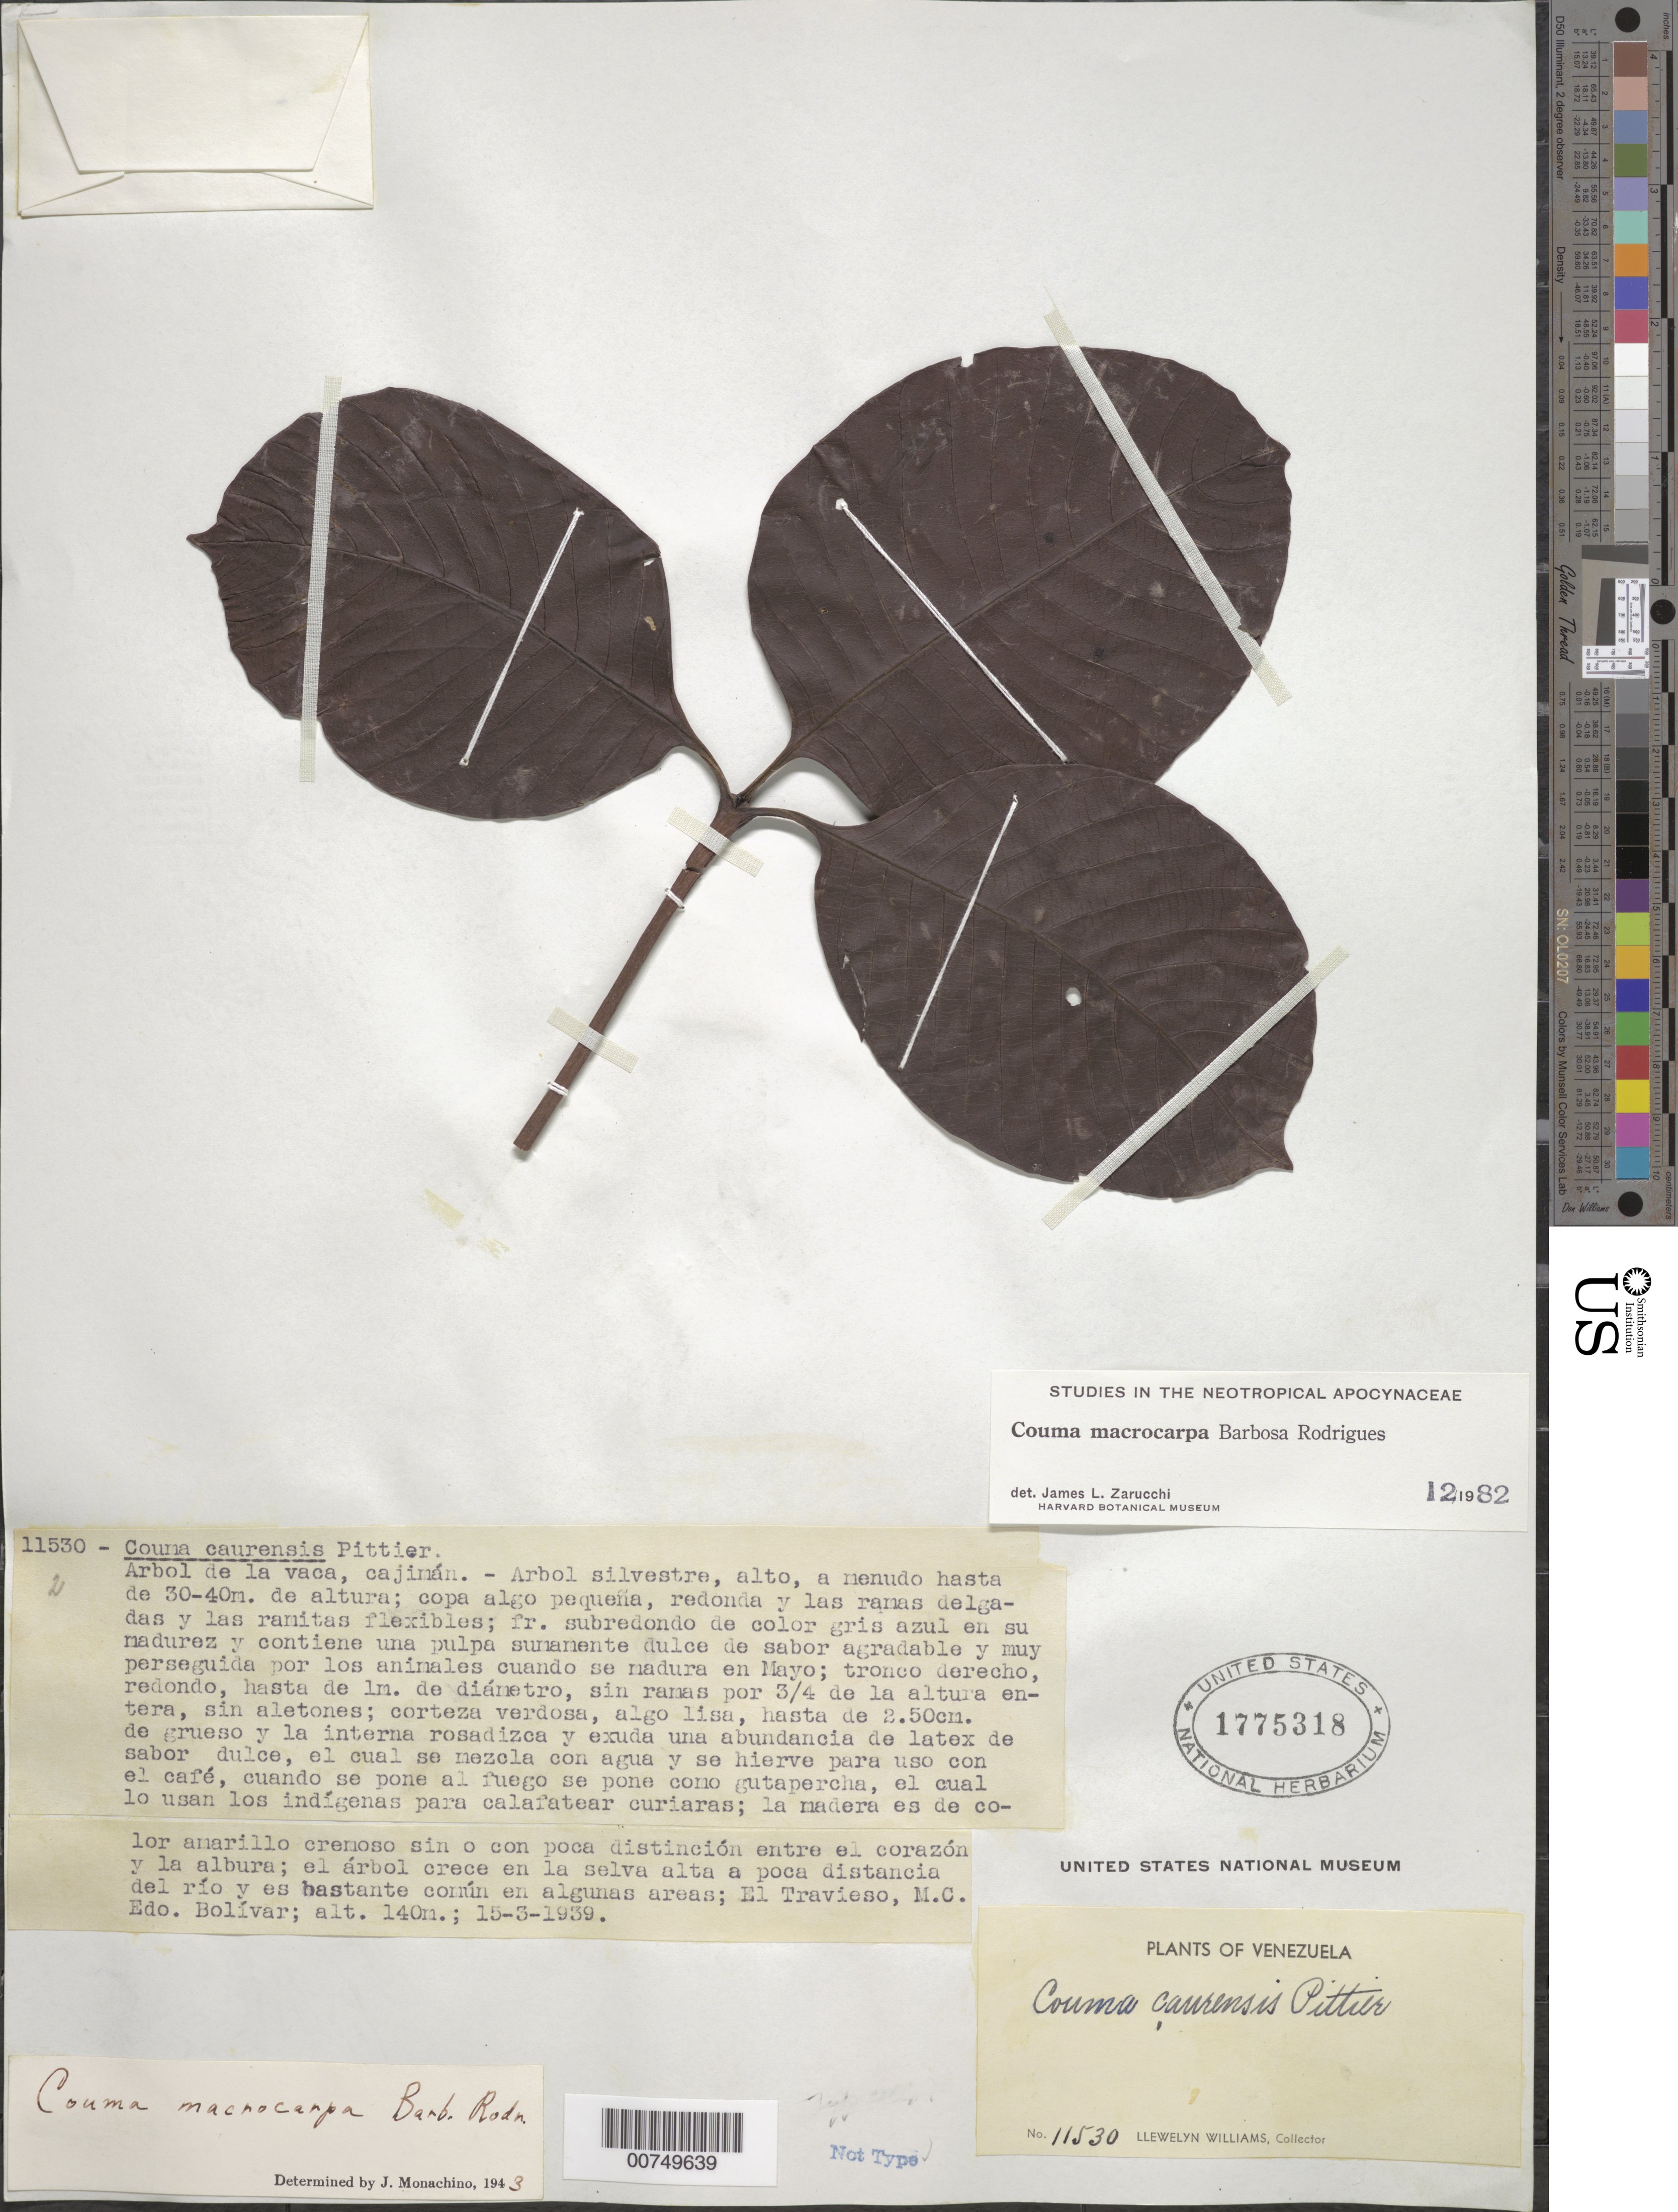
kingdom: Plantae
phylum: Tracheophyta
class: Magnoliopsida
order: Gentianales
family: Apocynaceae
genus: Couma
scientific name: Couma macrocarpa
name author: Barb. Rodr.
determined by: Zarucchi, J. L.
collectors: Ll. Williams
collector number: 11530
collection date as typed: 15-Mar-39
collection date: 1939-03-15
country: Venezuela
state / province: Amazonas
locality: El Travieso. Medio Caura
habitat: Selva alta a poca distancia del rio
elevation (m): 140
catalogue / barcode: US 1775318